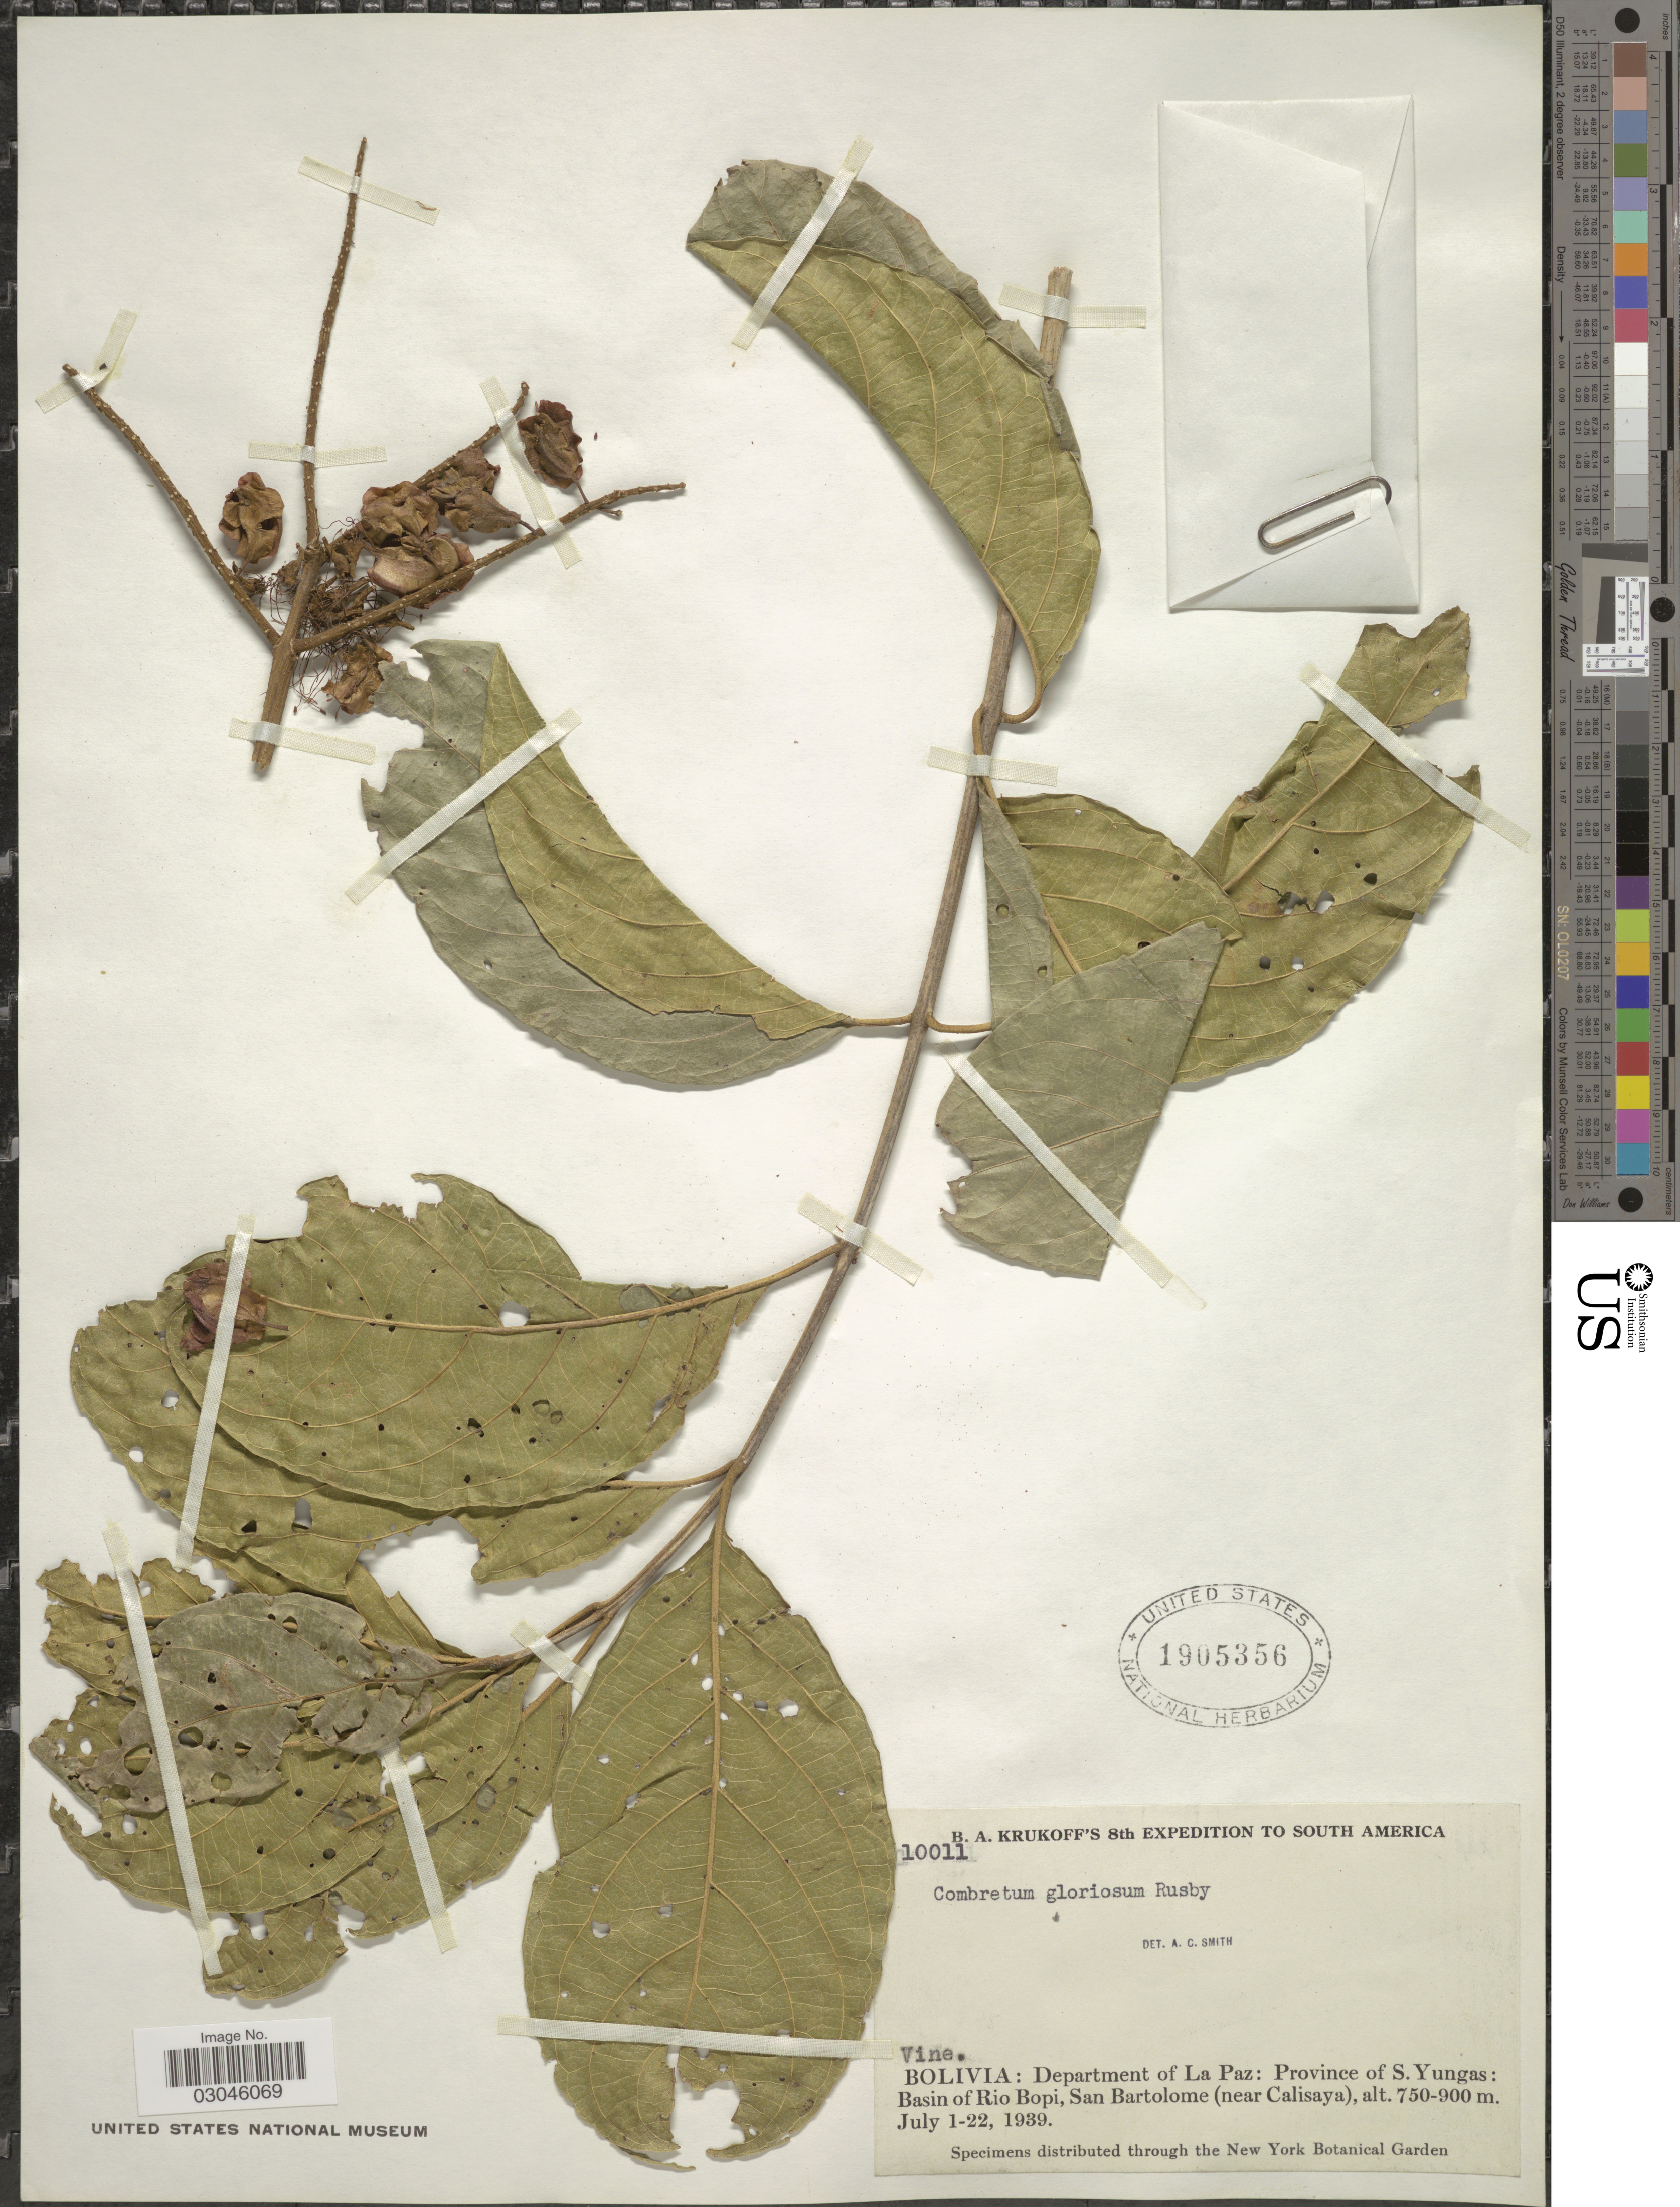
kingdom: Plantae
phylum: Tracheophyta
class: Magnoliopsida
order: Myrtales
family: Combretaceae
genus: Combretum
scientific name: Combretum fruticosum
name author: (Loefl.) Stuntz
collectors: B. A. Krukoff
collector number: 10011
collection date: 1939-07-01/1939-07-22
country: Bolivia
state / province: La Paz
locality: Department of La Paz: Province of S. Yungas: Basin of Rio Bopi, San Bartolome (near Calisaya).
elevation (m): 750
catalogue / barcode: US 1905356